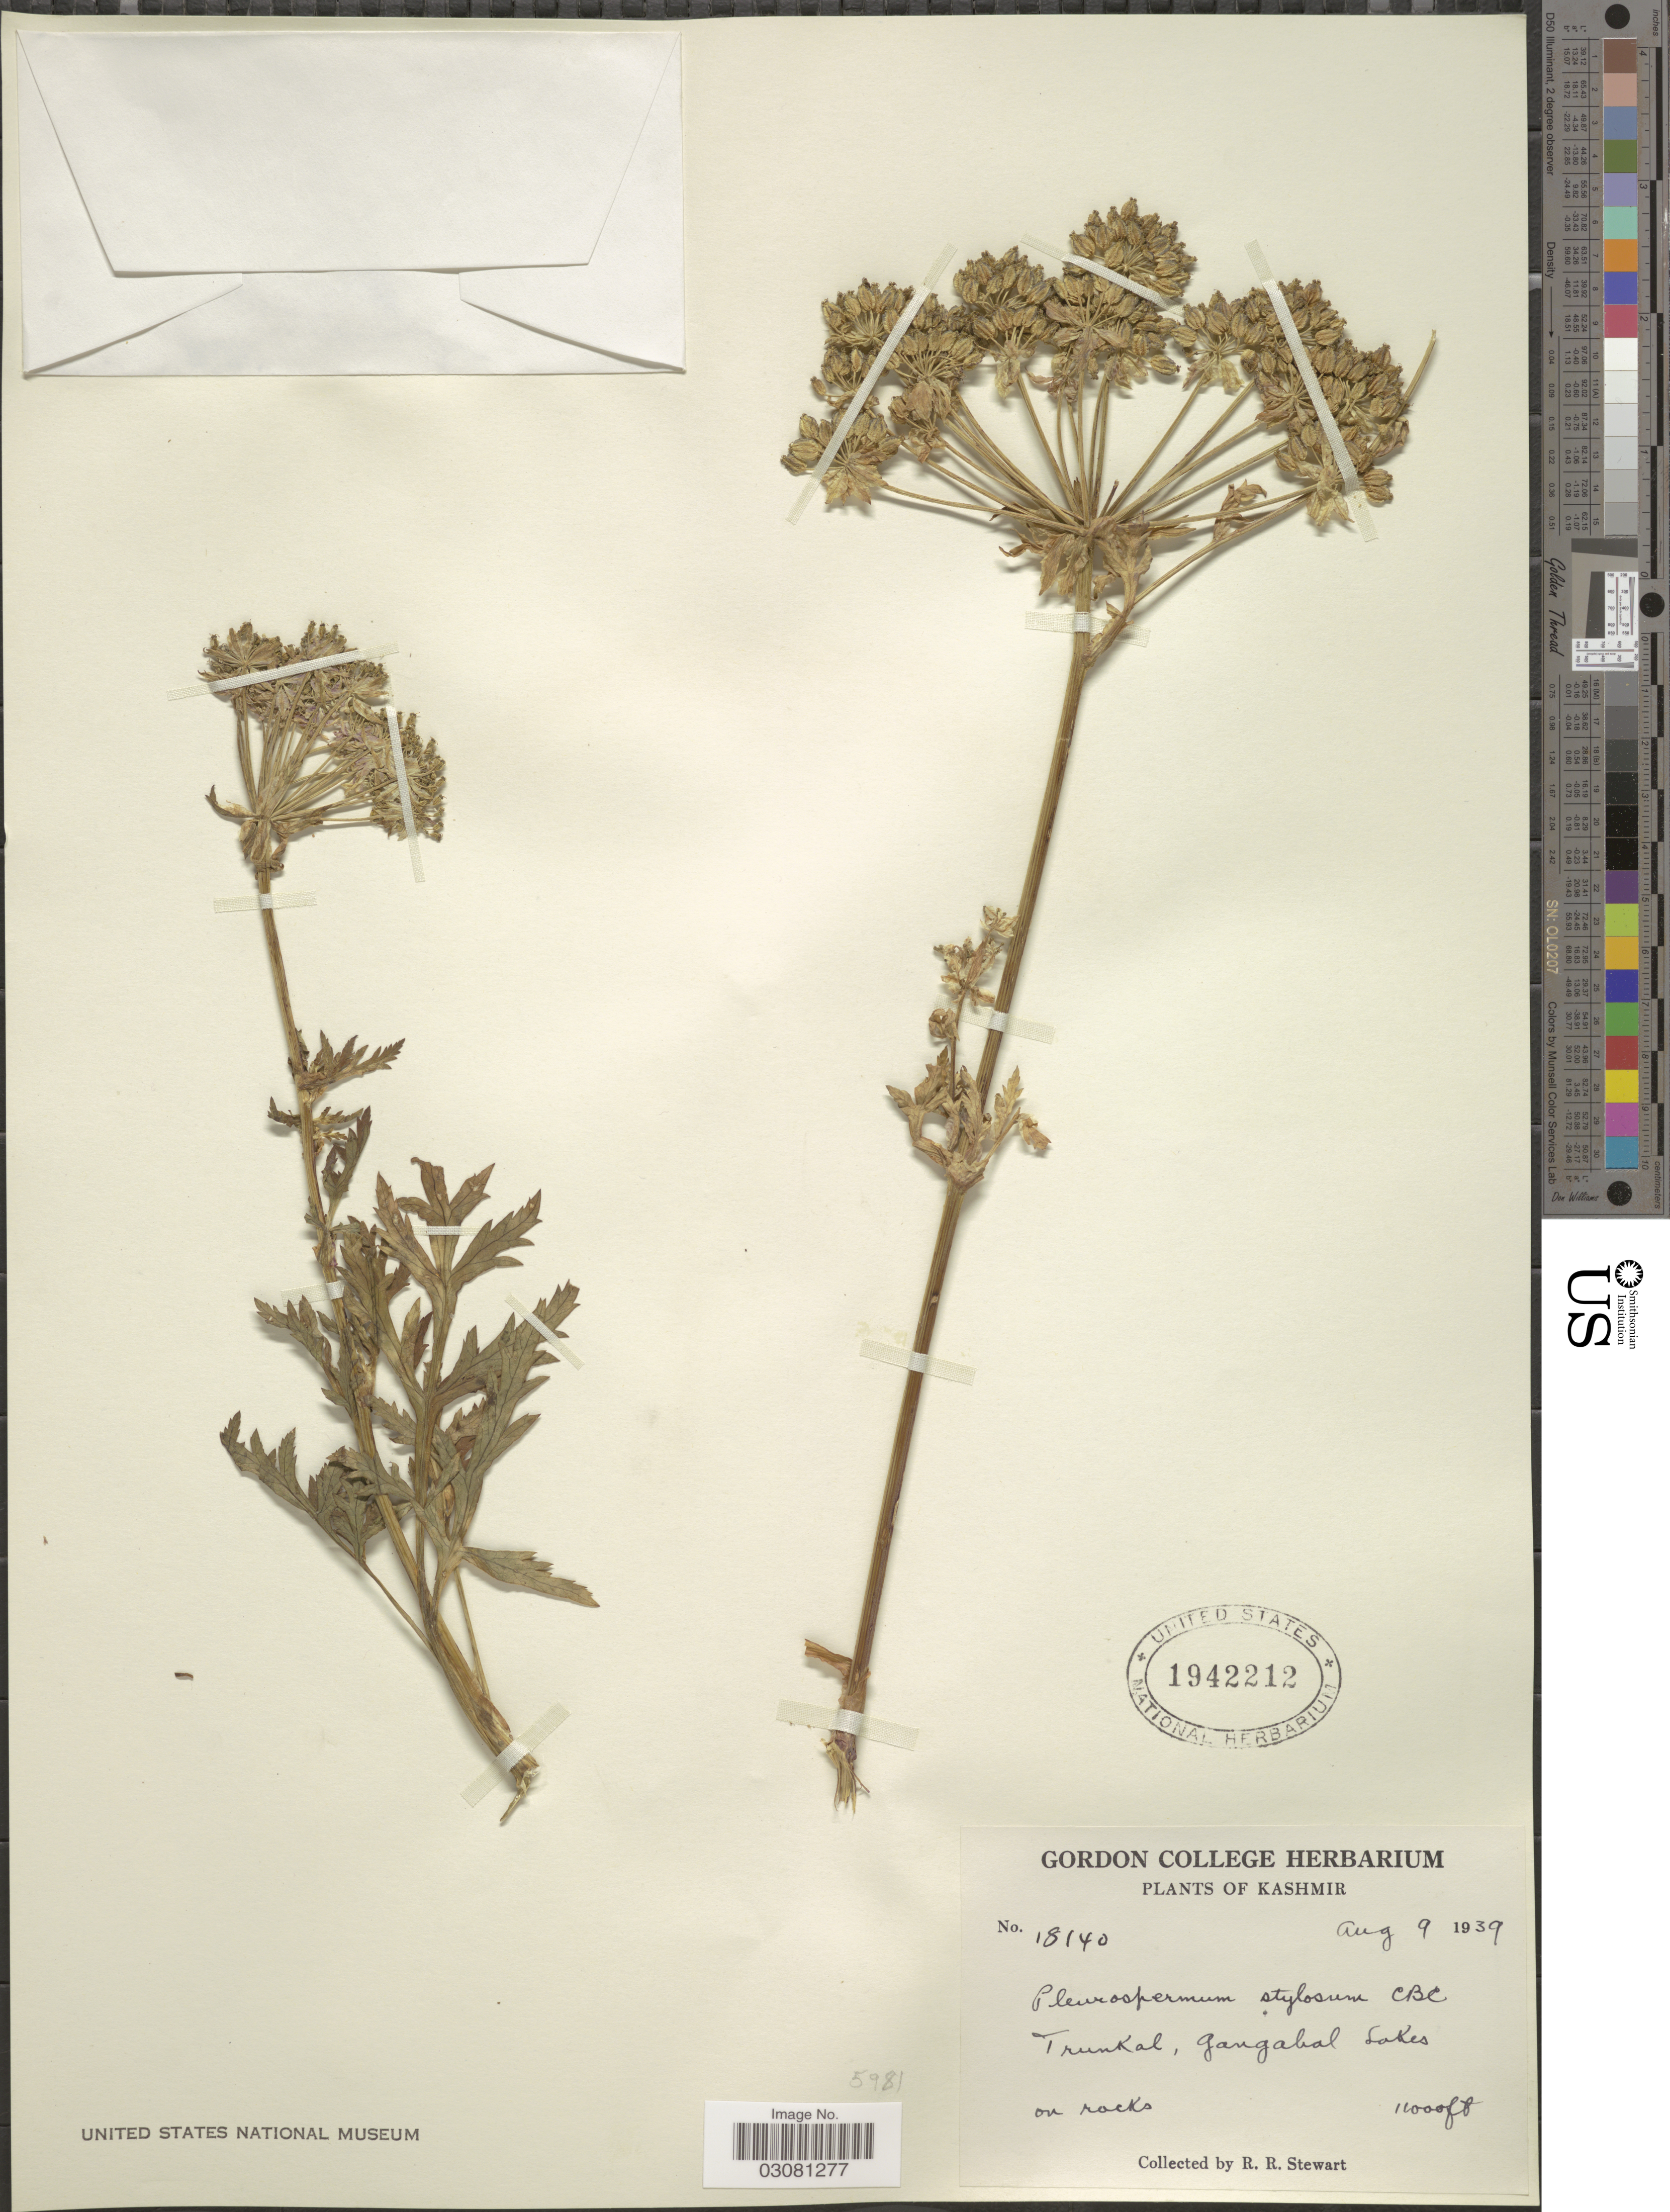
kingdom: Plantae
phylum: Tracheophyta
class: Magnoliopsida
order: Apiales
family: Apiaceae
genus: Pleurospermum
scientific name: Pleurospermum stylosum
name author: C.B. Clarke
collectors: R. Stewart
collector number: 18140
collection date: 1939-08-09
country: India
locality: Kashmir. Trunkal, Gangabal Lakes.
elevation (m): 3353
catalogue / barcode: US 1942212